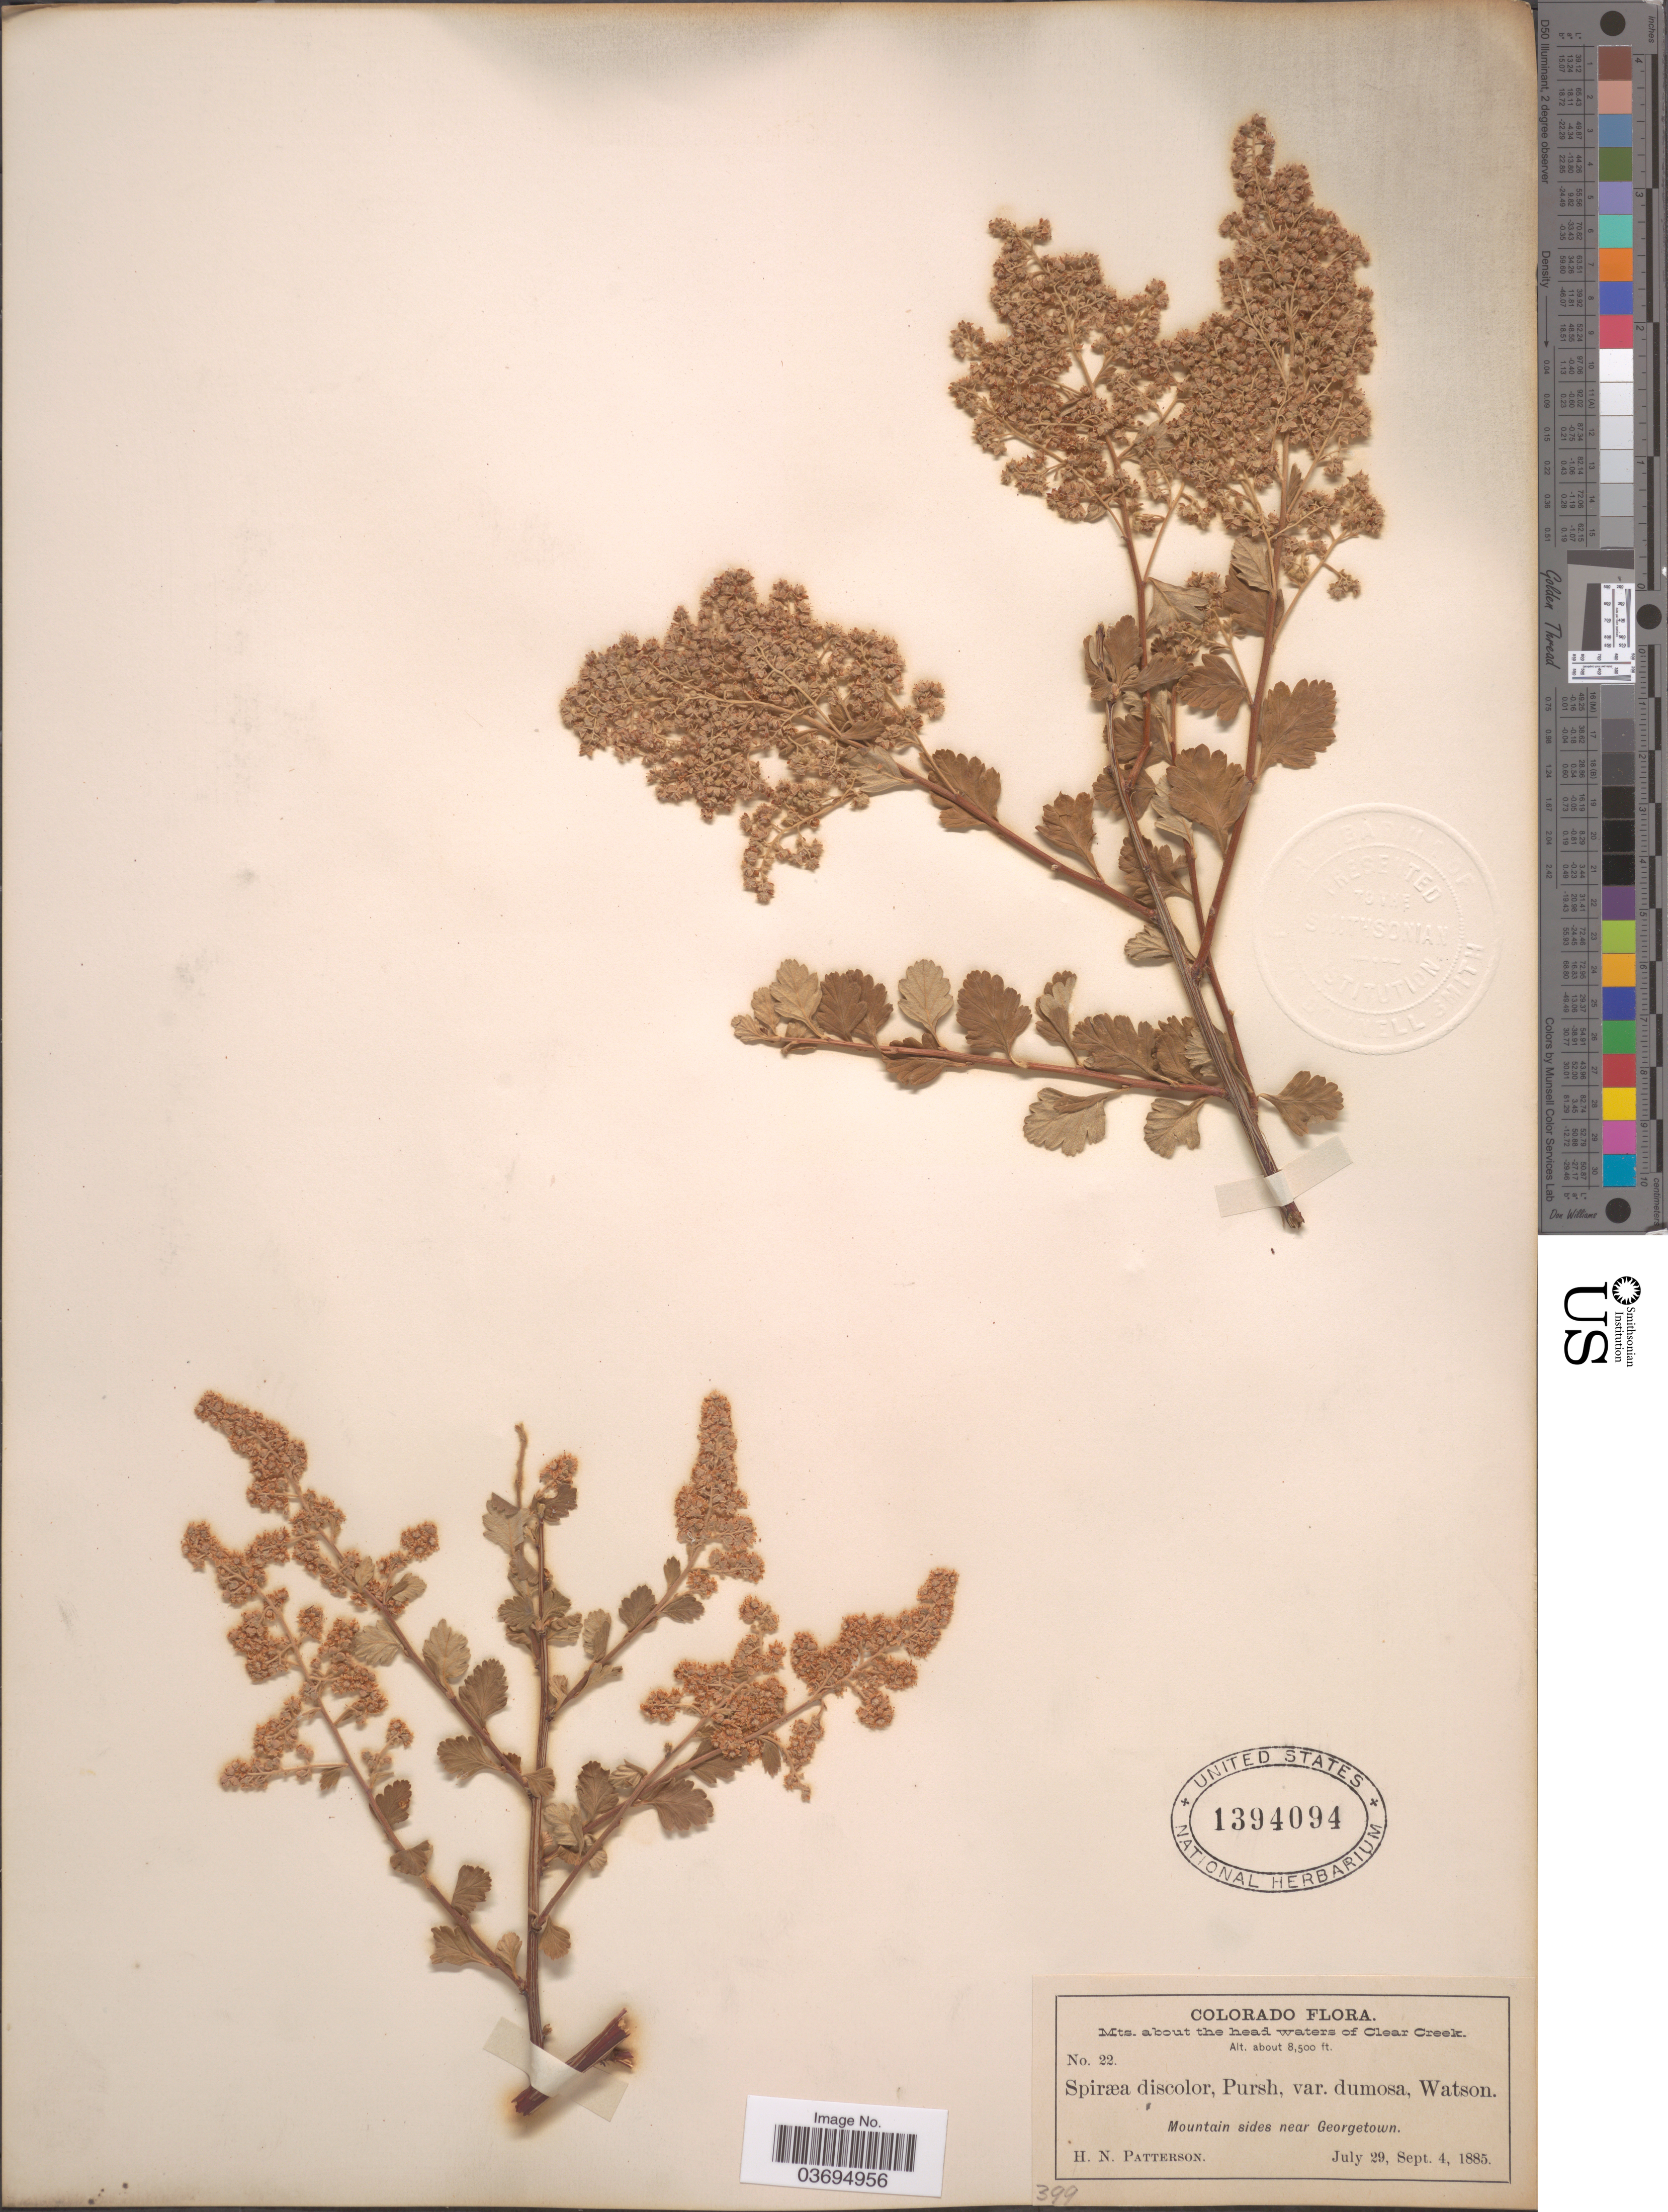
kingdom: Plantae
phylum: Tracheophyta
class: Magnoliopsida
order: Rosales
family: Rosaceae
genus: Holodiscus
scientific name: Holodiscus discolor var. dumosus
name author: Maxim. ex J.M. Coult.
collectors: H. N. Patterson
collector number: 22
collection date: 1885-07-29/1885-09-04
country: United States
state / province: Colorado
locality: Mts. about the head waters Clear Creek. Mountain sides near Georgetown.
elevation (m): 2591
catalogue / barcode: US 1394094